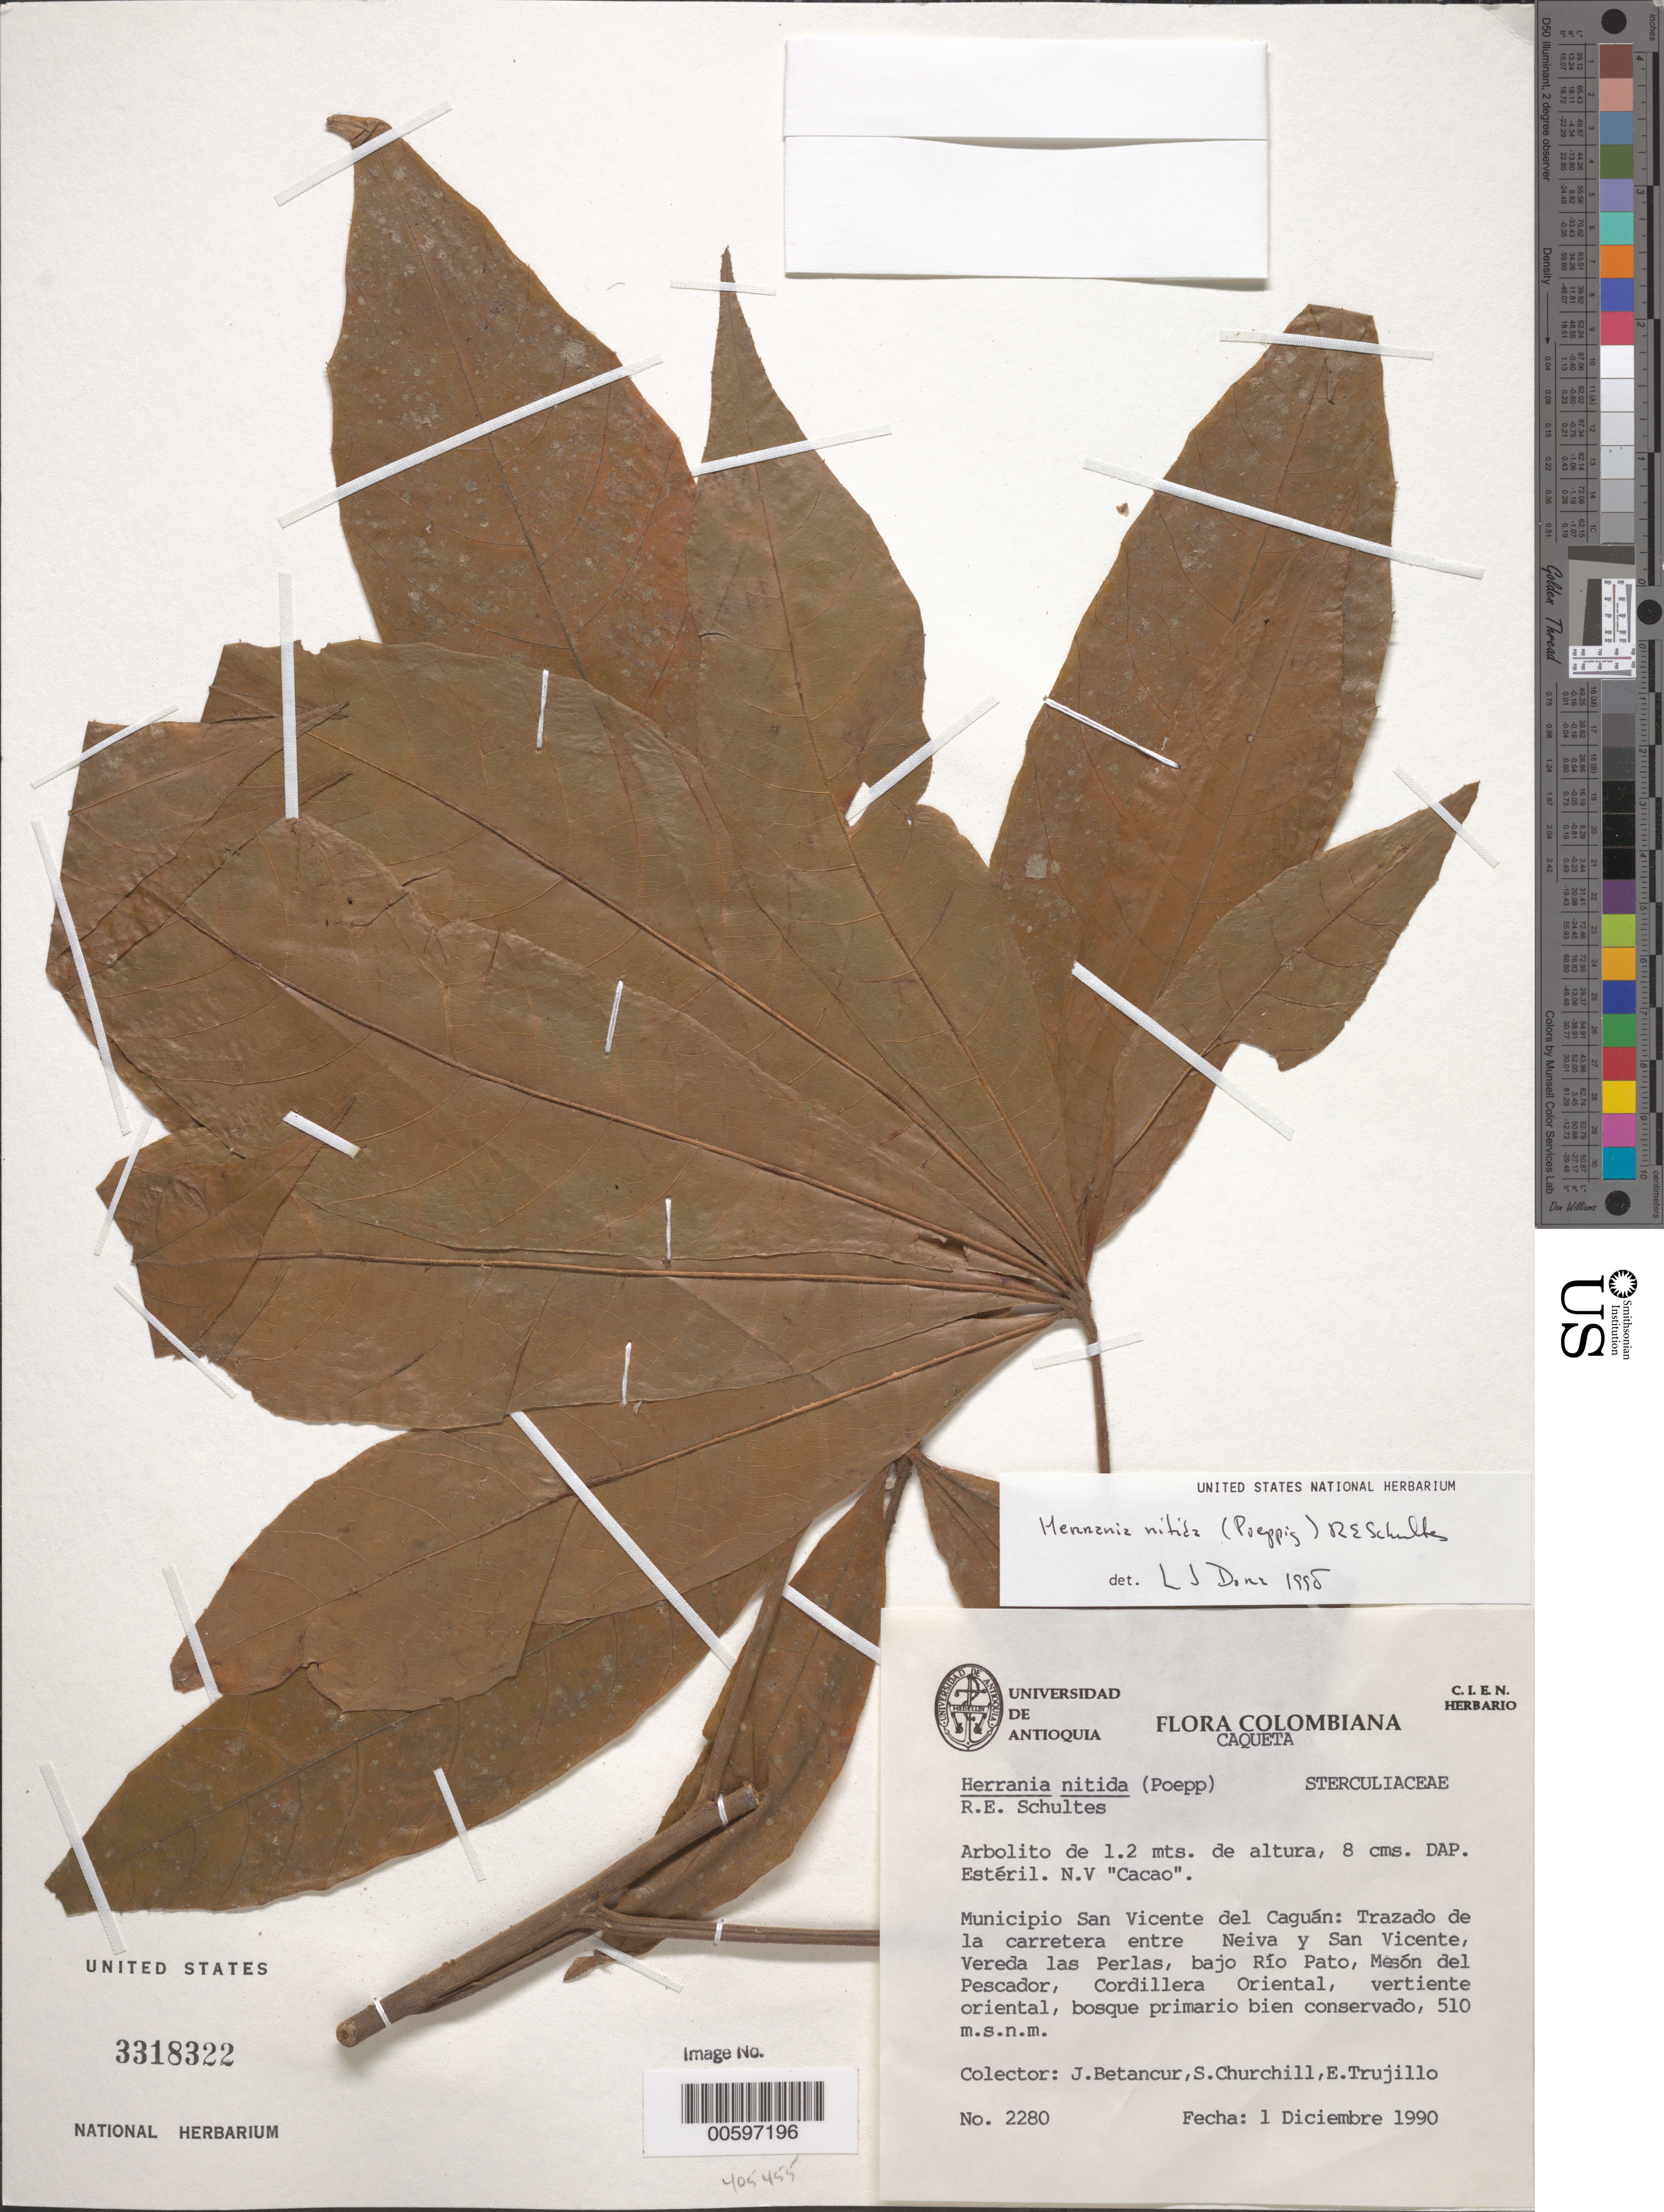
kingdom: Plantae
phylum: Tracheophyta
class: Magnoliopsida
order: Malvales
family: Malvaceae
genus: Herrania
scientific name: Herrania nitida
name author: (Poepp.) R.E. Schult.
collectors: J. C. Betancur, S. Churchill & E. Trujillo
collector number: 2280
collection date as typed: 01 Dec 1990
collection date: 1990-12-01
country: Colombia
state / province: Caquetá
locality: San Vicente del Caguan, via Neiva a San Vicente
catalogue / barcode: US 3318322